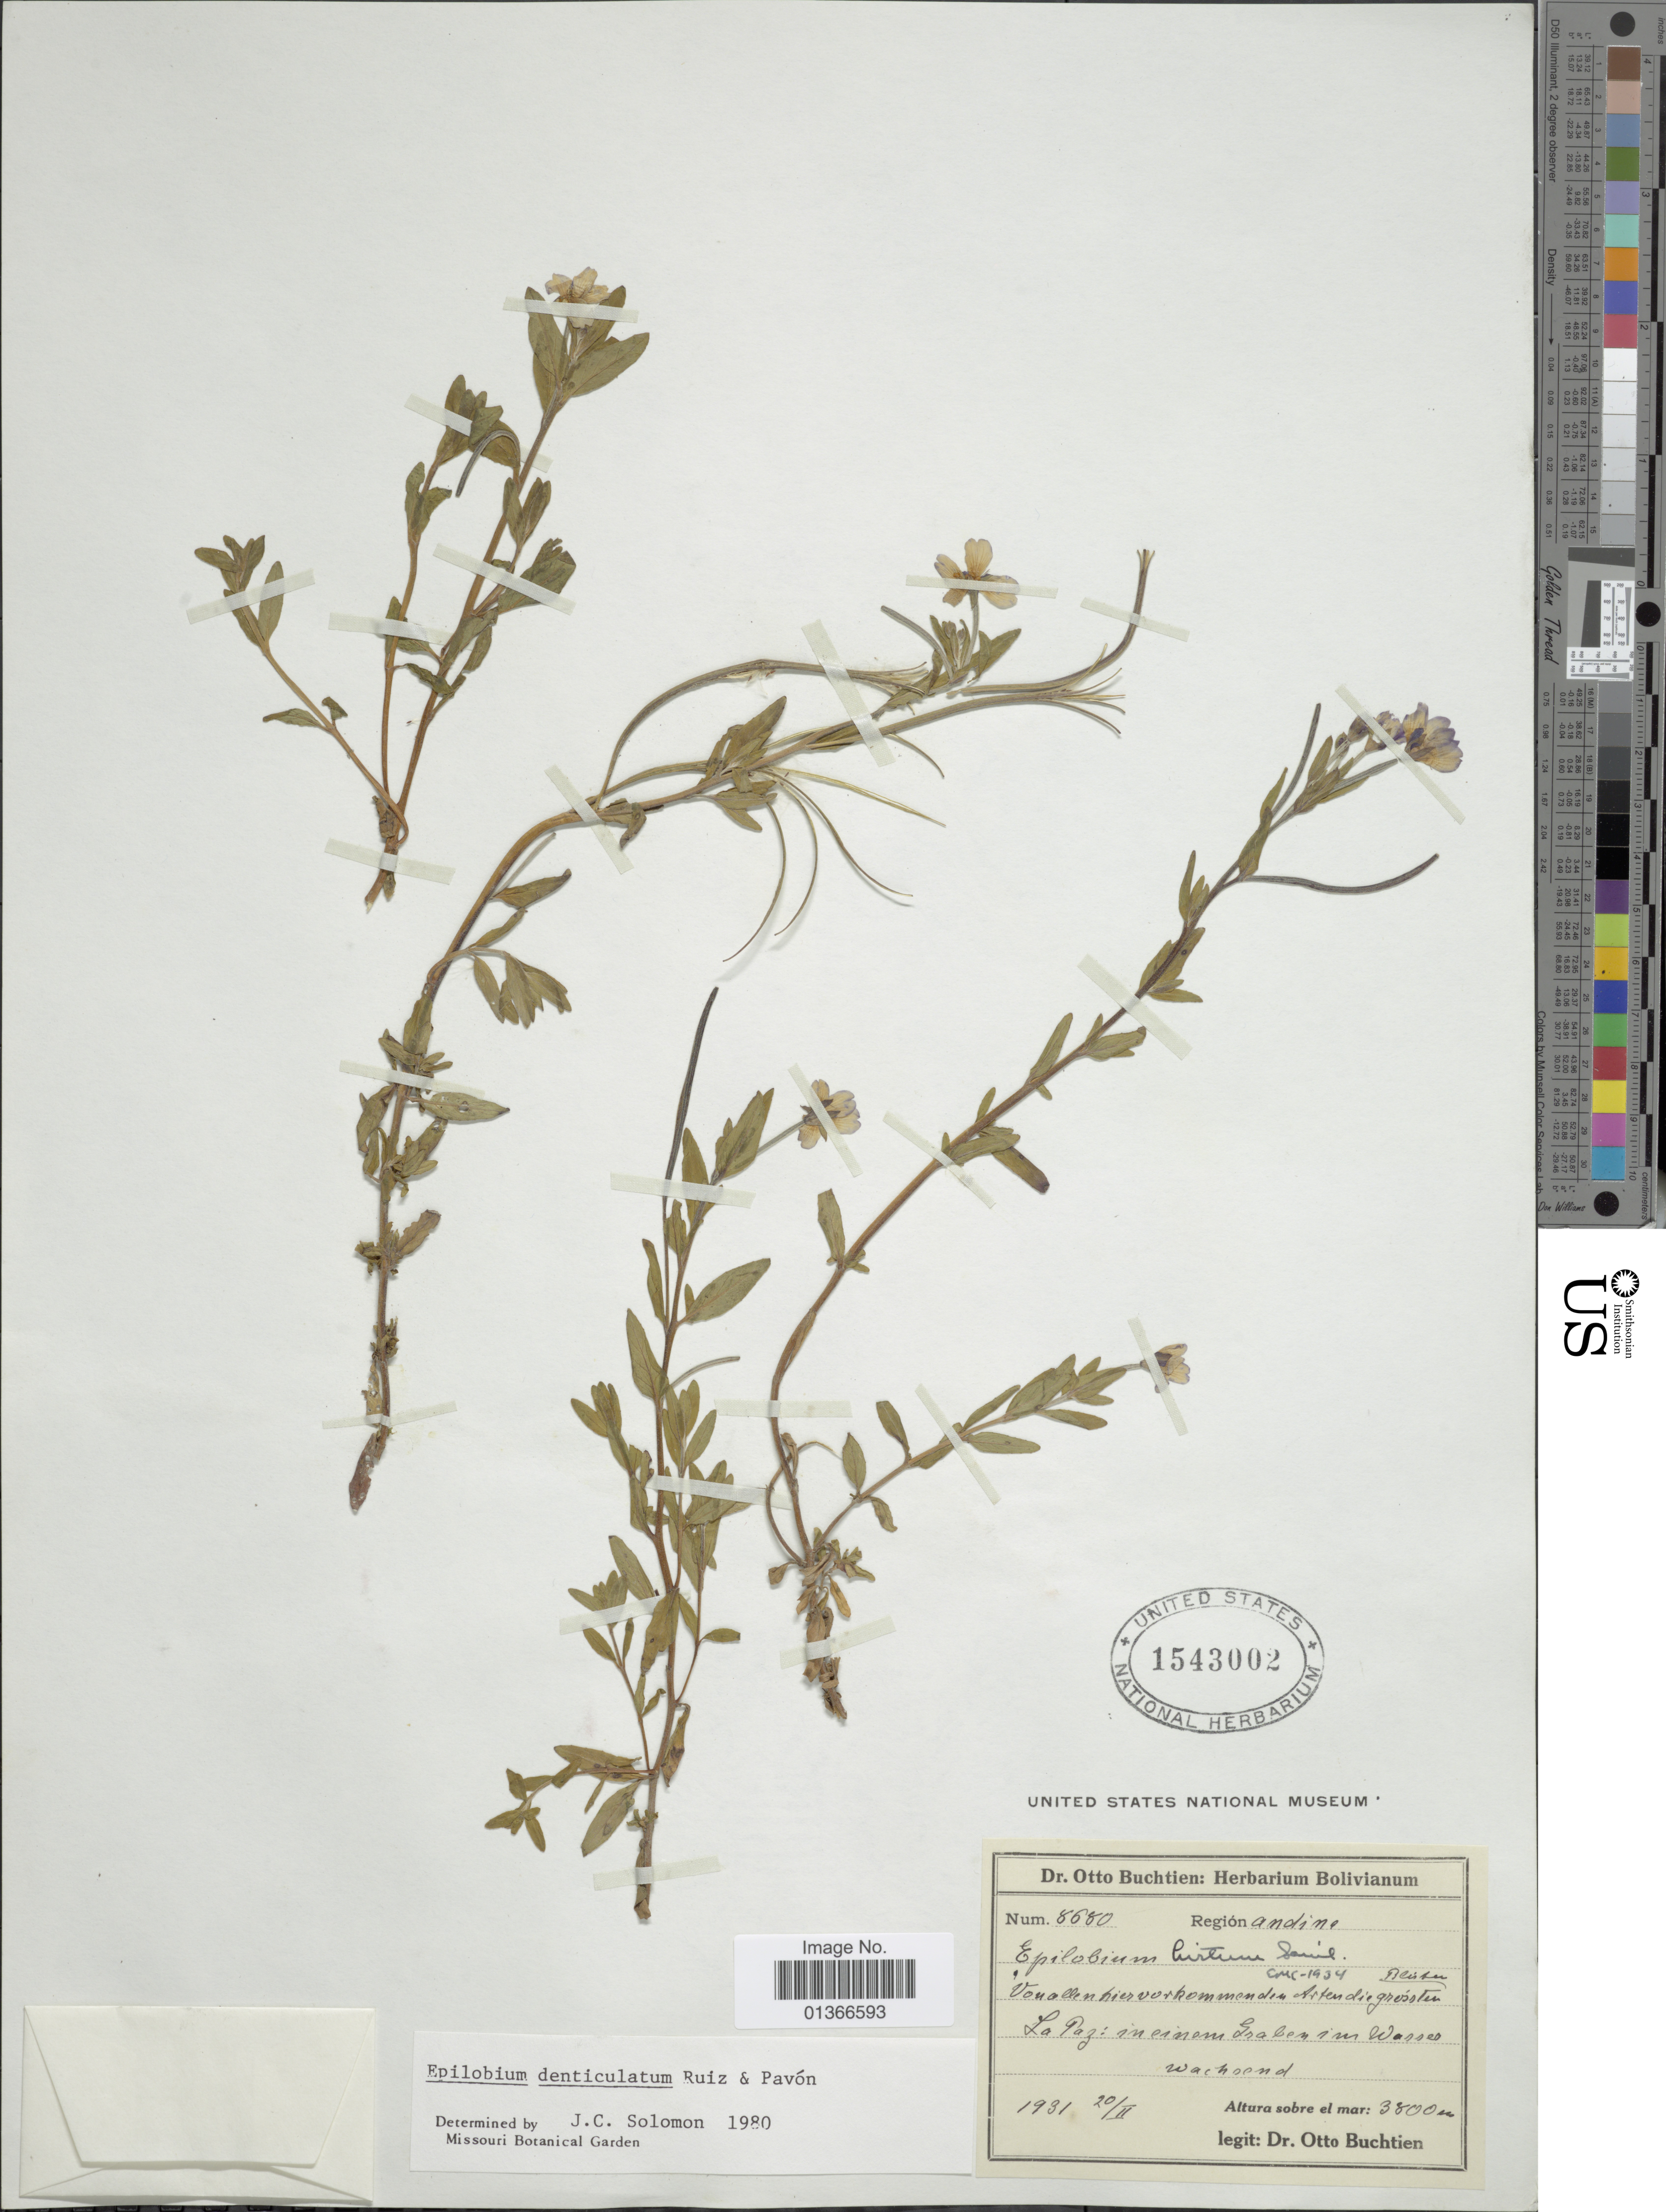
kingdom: Plantae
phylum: Tracheophyta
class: Magnoliopsida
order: Myrtales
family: Onagraceae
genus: Epilobium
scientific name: Epilobium denticulatum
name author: Ruiz & Pav.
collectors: O. Buchtien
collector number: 8680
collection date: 1931-02-20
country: Bolivia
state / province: La Paz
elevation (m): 3800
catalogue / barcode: US 1543002